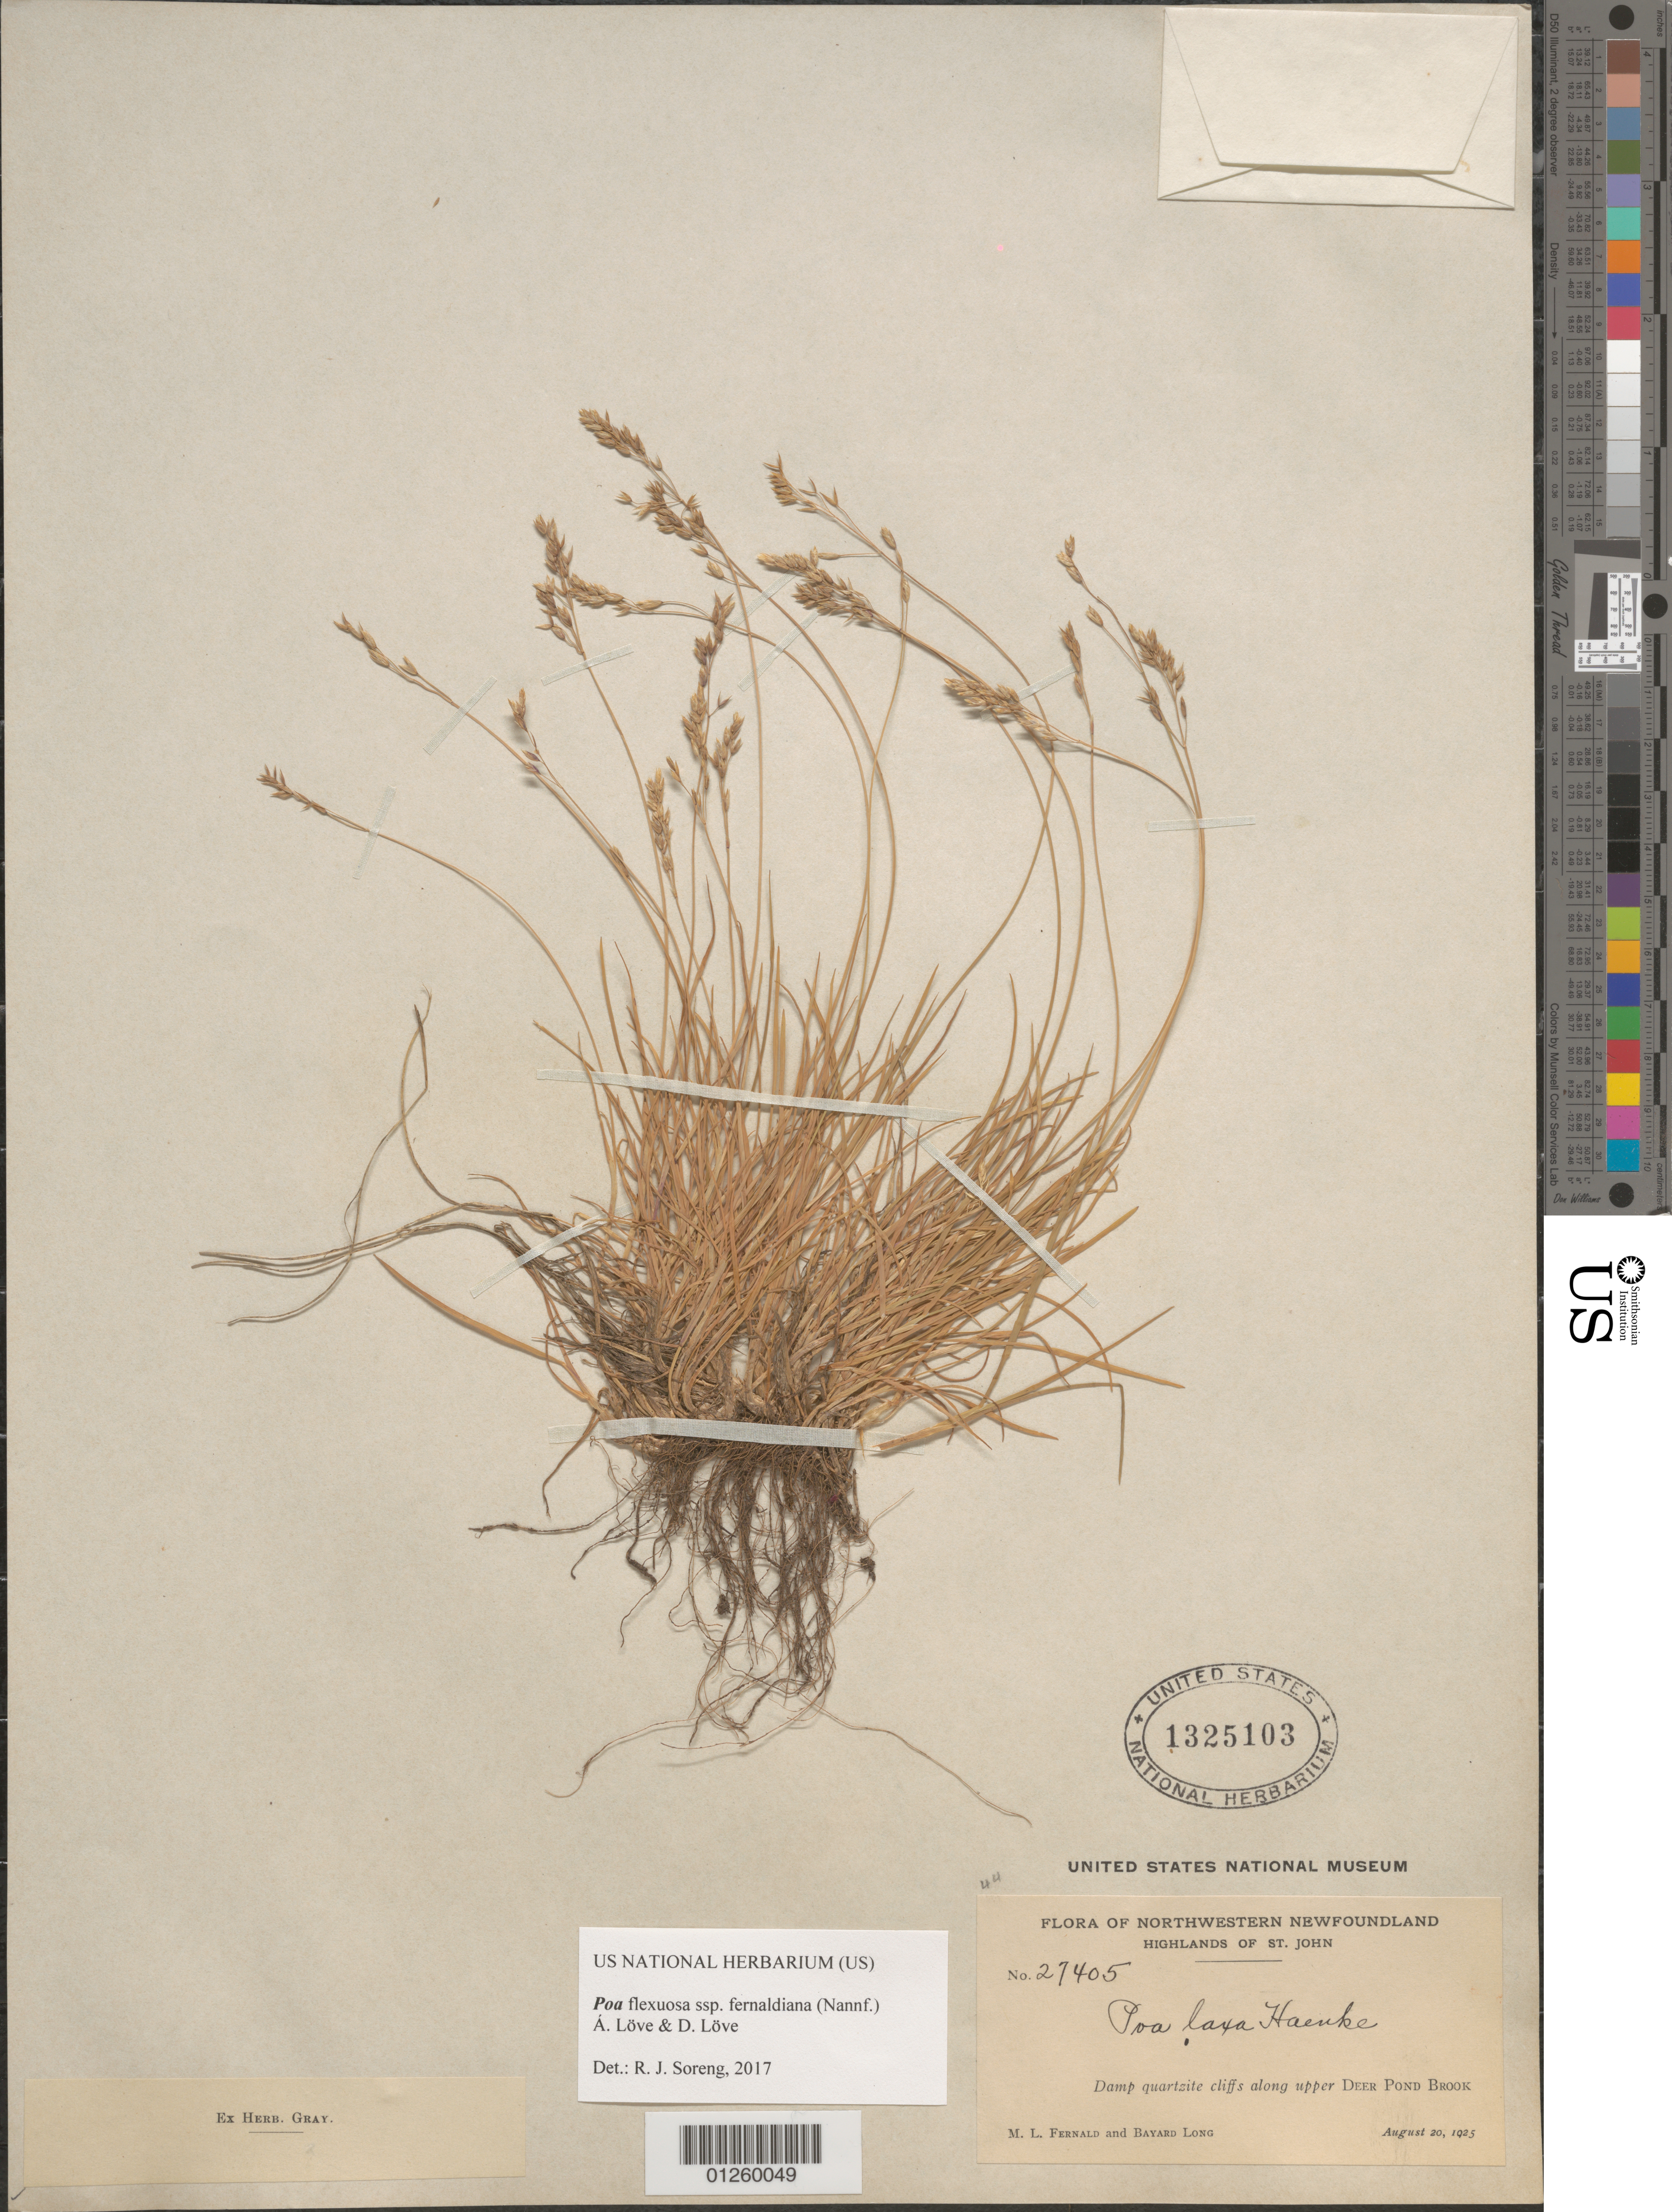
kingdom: Plantae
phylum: Tracheophyta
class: Liliopsida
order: Poales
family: Poaceae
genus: Poa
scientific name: Poa flexuosa Sm. subsp. fernaldiana (Nannf.) Á. Löve & D. Löve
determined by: Soreng, Robert J., Research Associate (BOT), Smithsonian Institution - National Museum of Natural History (UNITED STATES)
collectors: M. L. Fernald & B. Long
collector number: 27405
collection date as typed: August 20, 1925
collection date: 1925-08-20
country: Canada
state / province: Newfoundland and Labrador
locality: Damp quartzsite cliff s along upper Deer Pond Brook.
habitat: Damp quartzsite cliff s along upper Deer Pond Brook.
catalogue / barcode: US 1325103